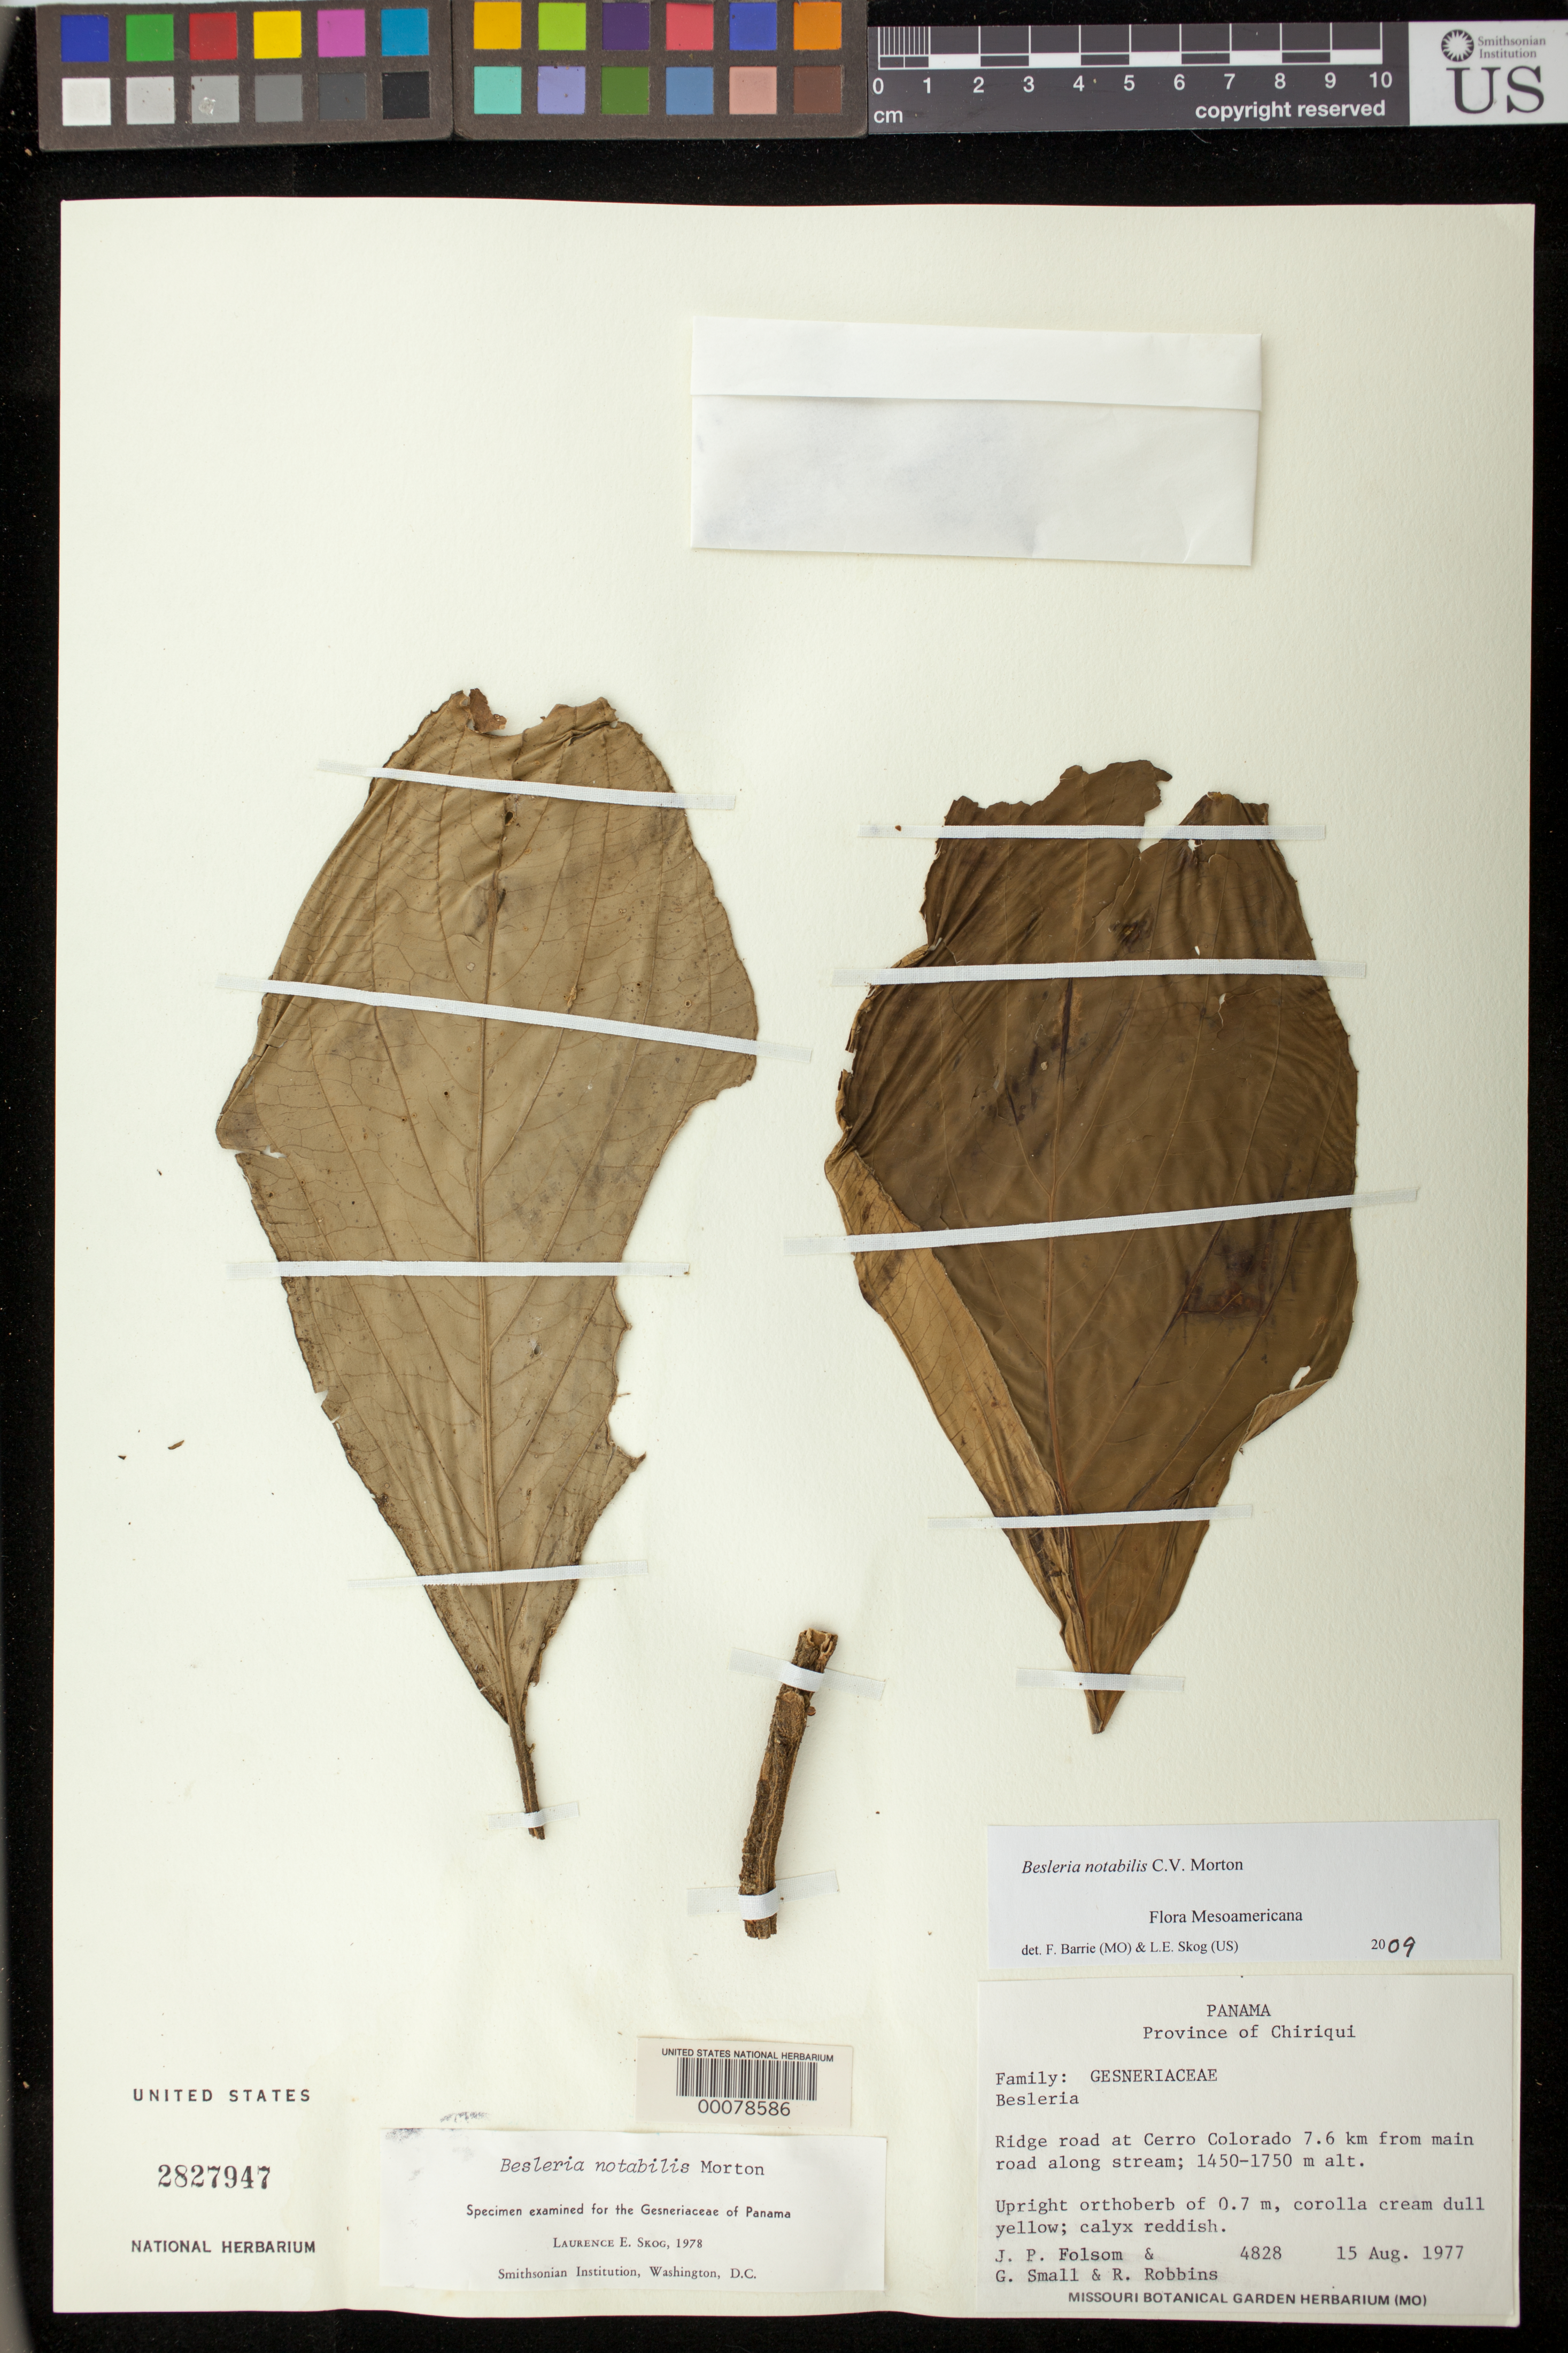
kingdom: Plantae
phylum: Tracheophyta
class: Magnoliopsida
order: Lamiales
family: Gesneriaceae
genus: Besleria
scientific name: Besleria notabilis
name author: C.V. Morton in Standl.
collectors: J. P. Folsom, G. Small & R. Robbins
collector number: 4828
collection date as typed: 15 Aug 1977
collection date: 1977-08-15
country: Panama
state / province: Chiriquí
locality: Ridge road at Cerro Colorado 7.6 km from main road along stream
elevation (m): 1450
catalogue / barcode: US 2827947